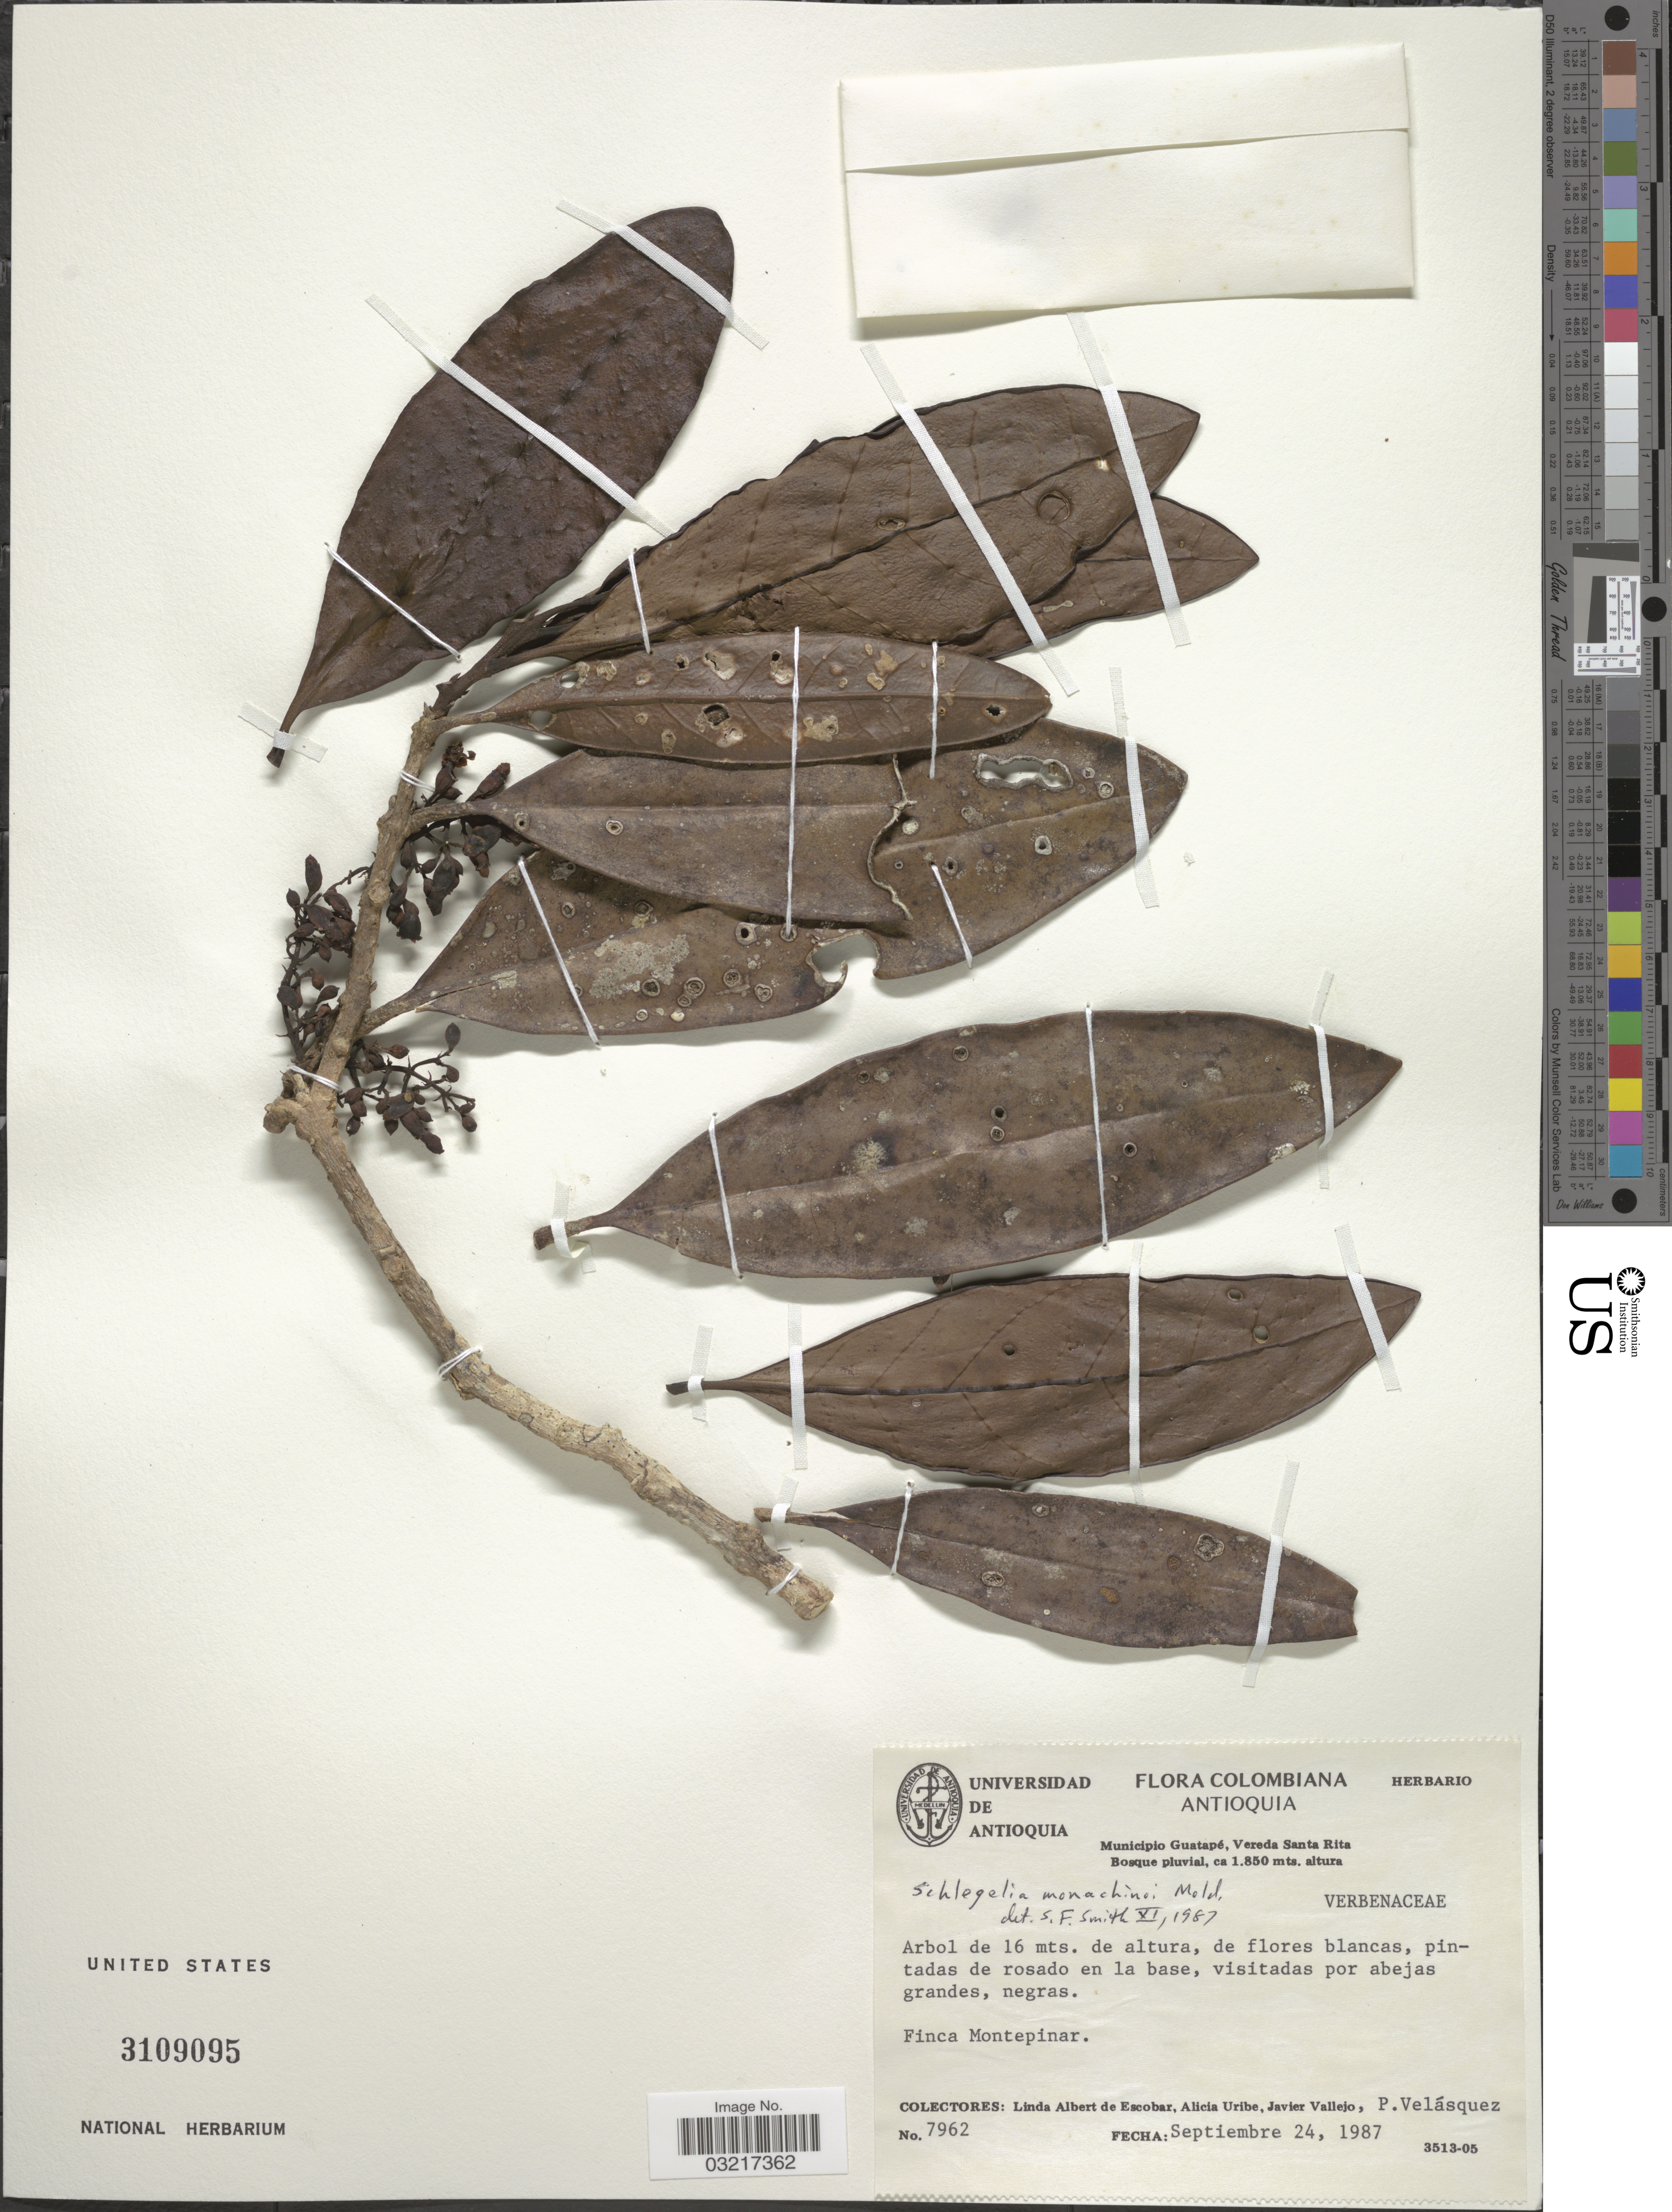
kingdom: Plantae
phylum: Tracheophyta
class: Magnoliopsida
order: Lamiales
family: Schlegeliaceae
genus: Schlegelia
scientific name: Schlegelia monachinoi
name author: Moldenke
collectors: L. De Escobar, A. Uribe, J. Vallejo & P. Velasquez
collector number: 7962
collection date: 1987-09-24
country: Colombia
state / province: Antioquia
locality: Municipio Guatapé, Vereda Santa Rita. Bosque pluvial. Finca Montepinar.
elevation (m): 1850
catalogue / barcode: US 3109095